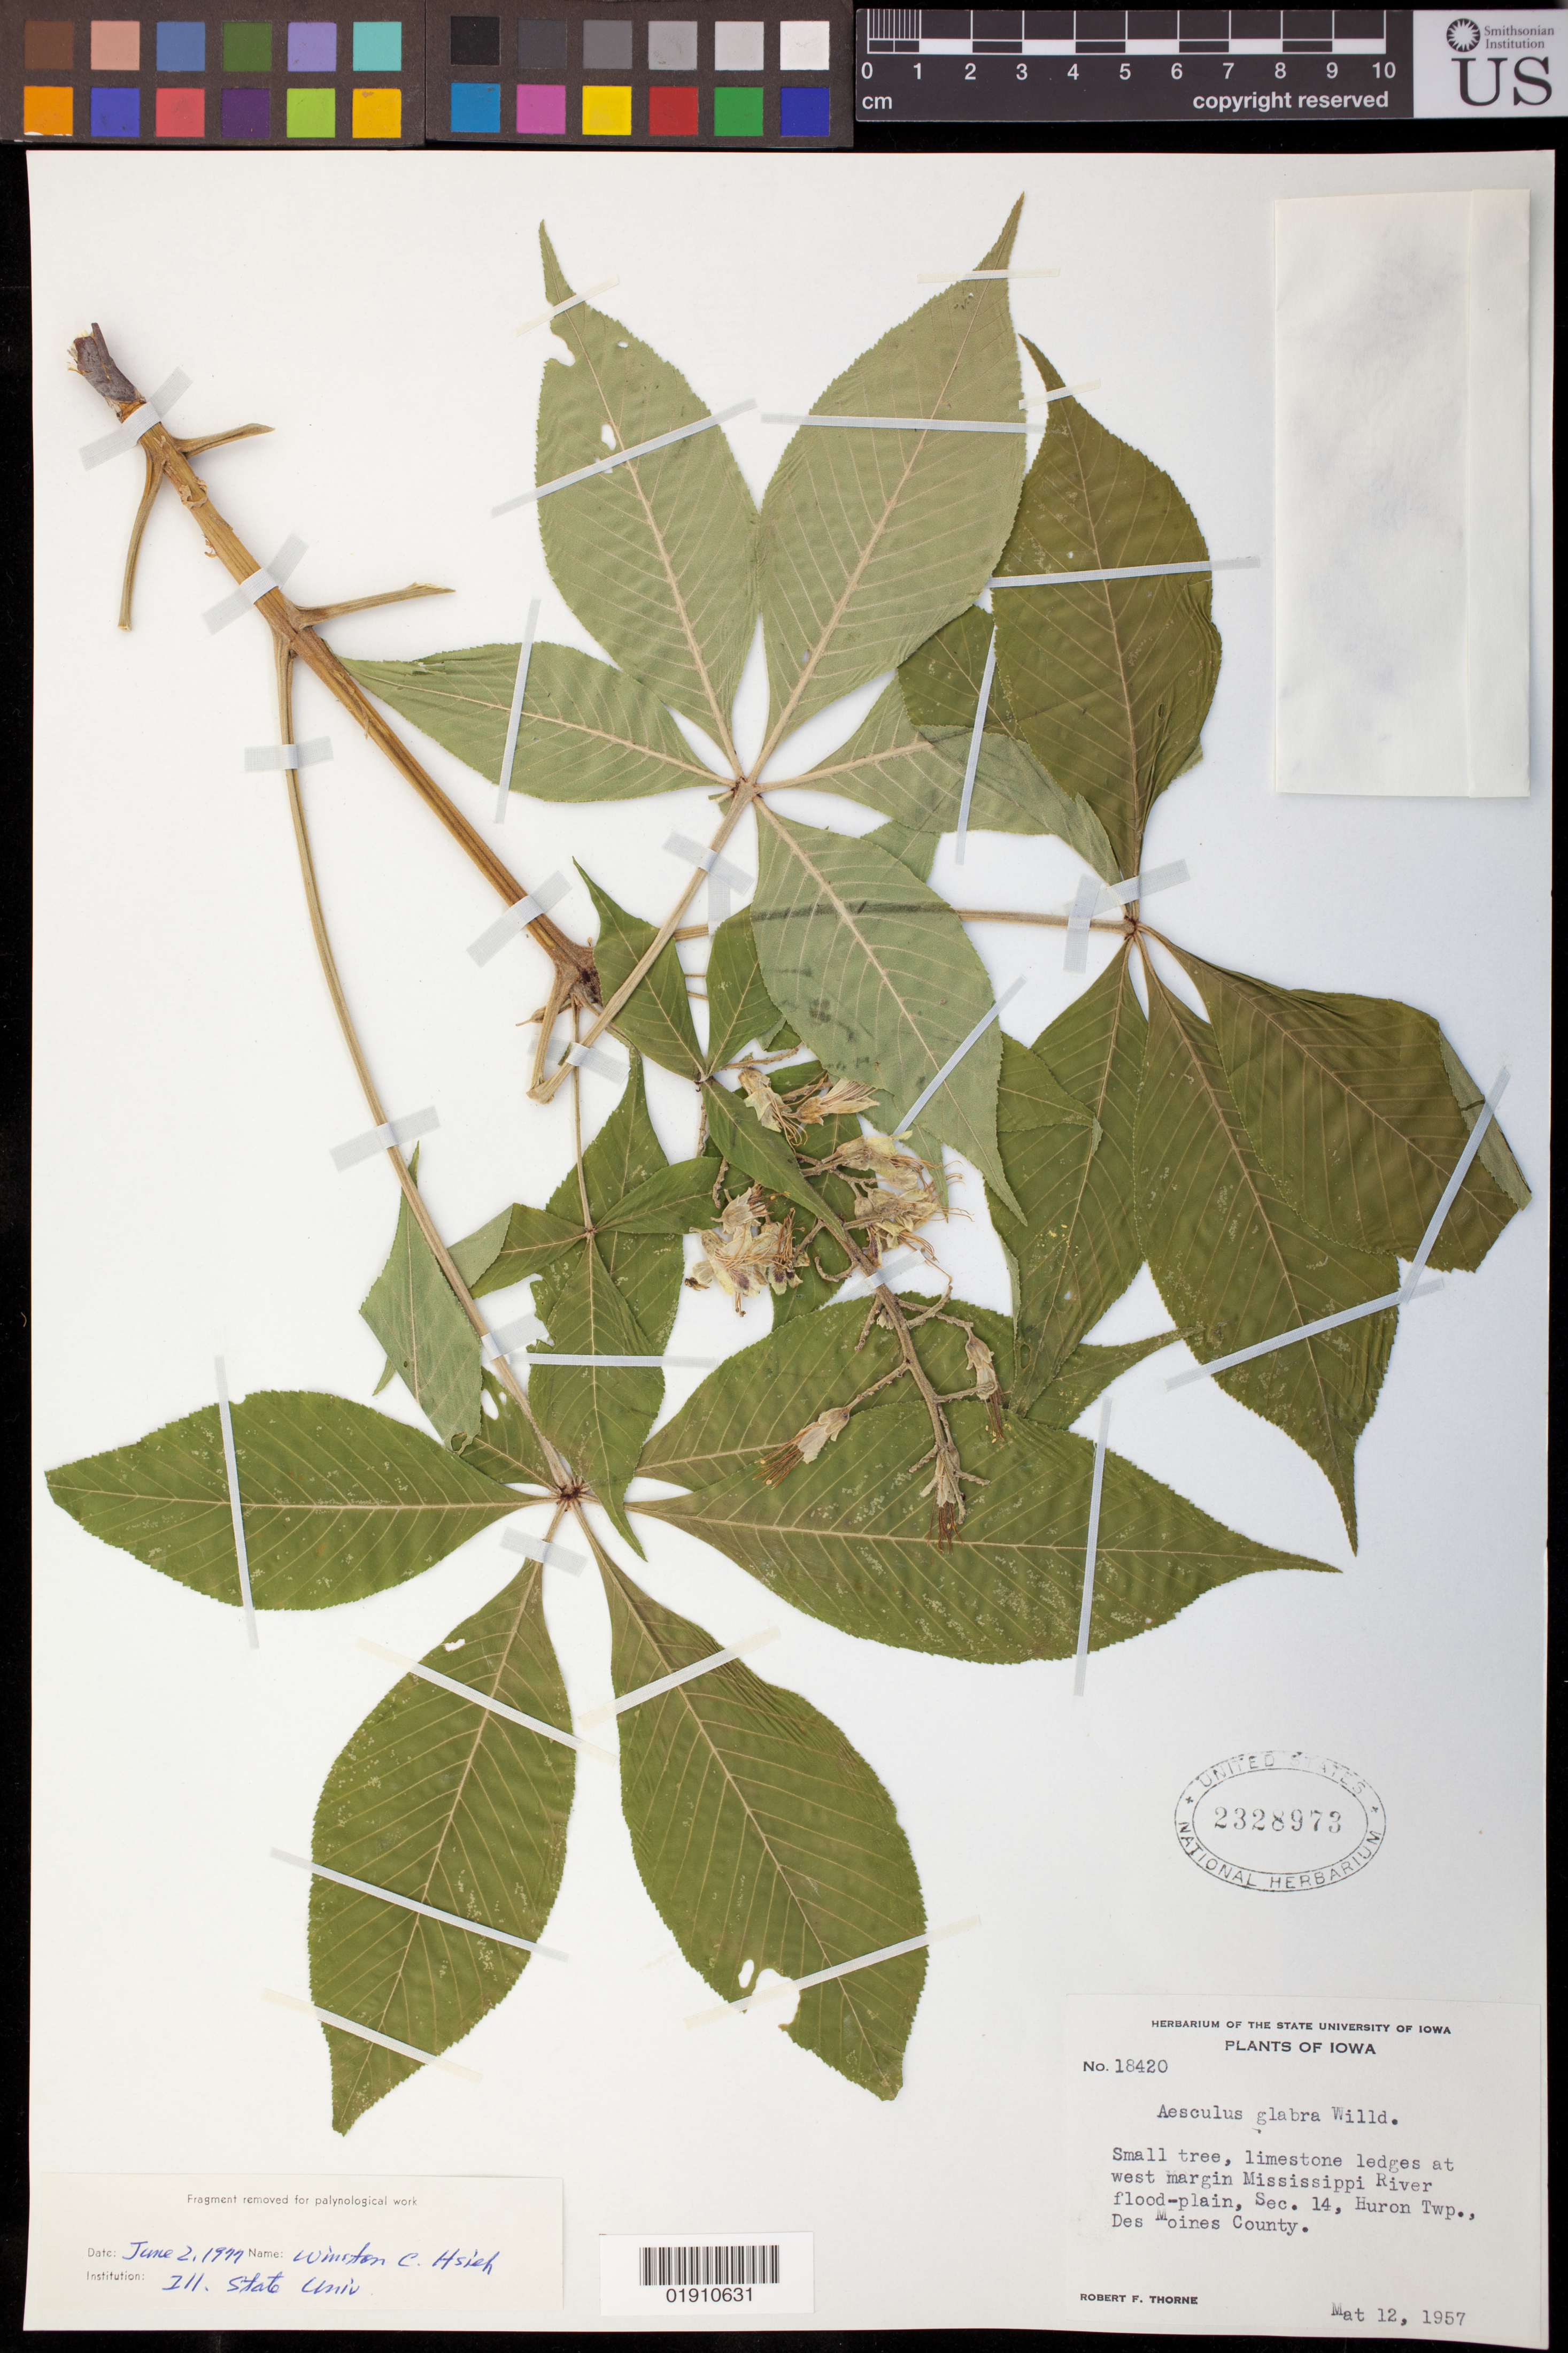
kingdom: Plantae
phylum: Tracheophyta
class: Magnoliopsida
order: Sapindales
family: Sapindaceae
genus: Aesculus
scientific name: Aesculus glabra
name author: Willd.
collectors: R. F. Thorne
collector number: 18420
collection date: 1957-05-12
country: United States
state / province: Iowa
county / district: Des Moines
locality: Limestone ledges at west margin Mississippi River flood-plain, Sec. 14, Huron Twp.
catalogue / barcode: US 2328973